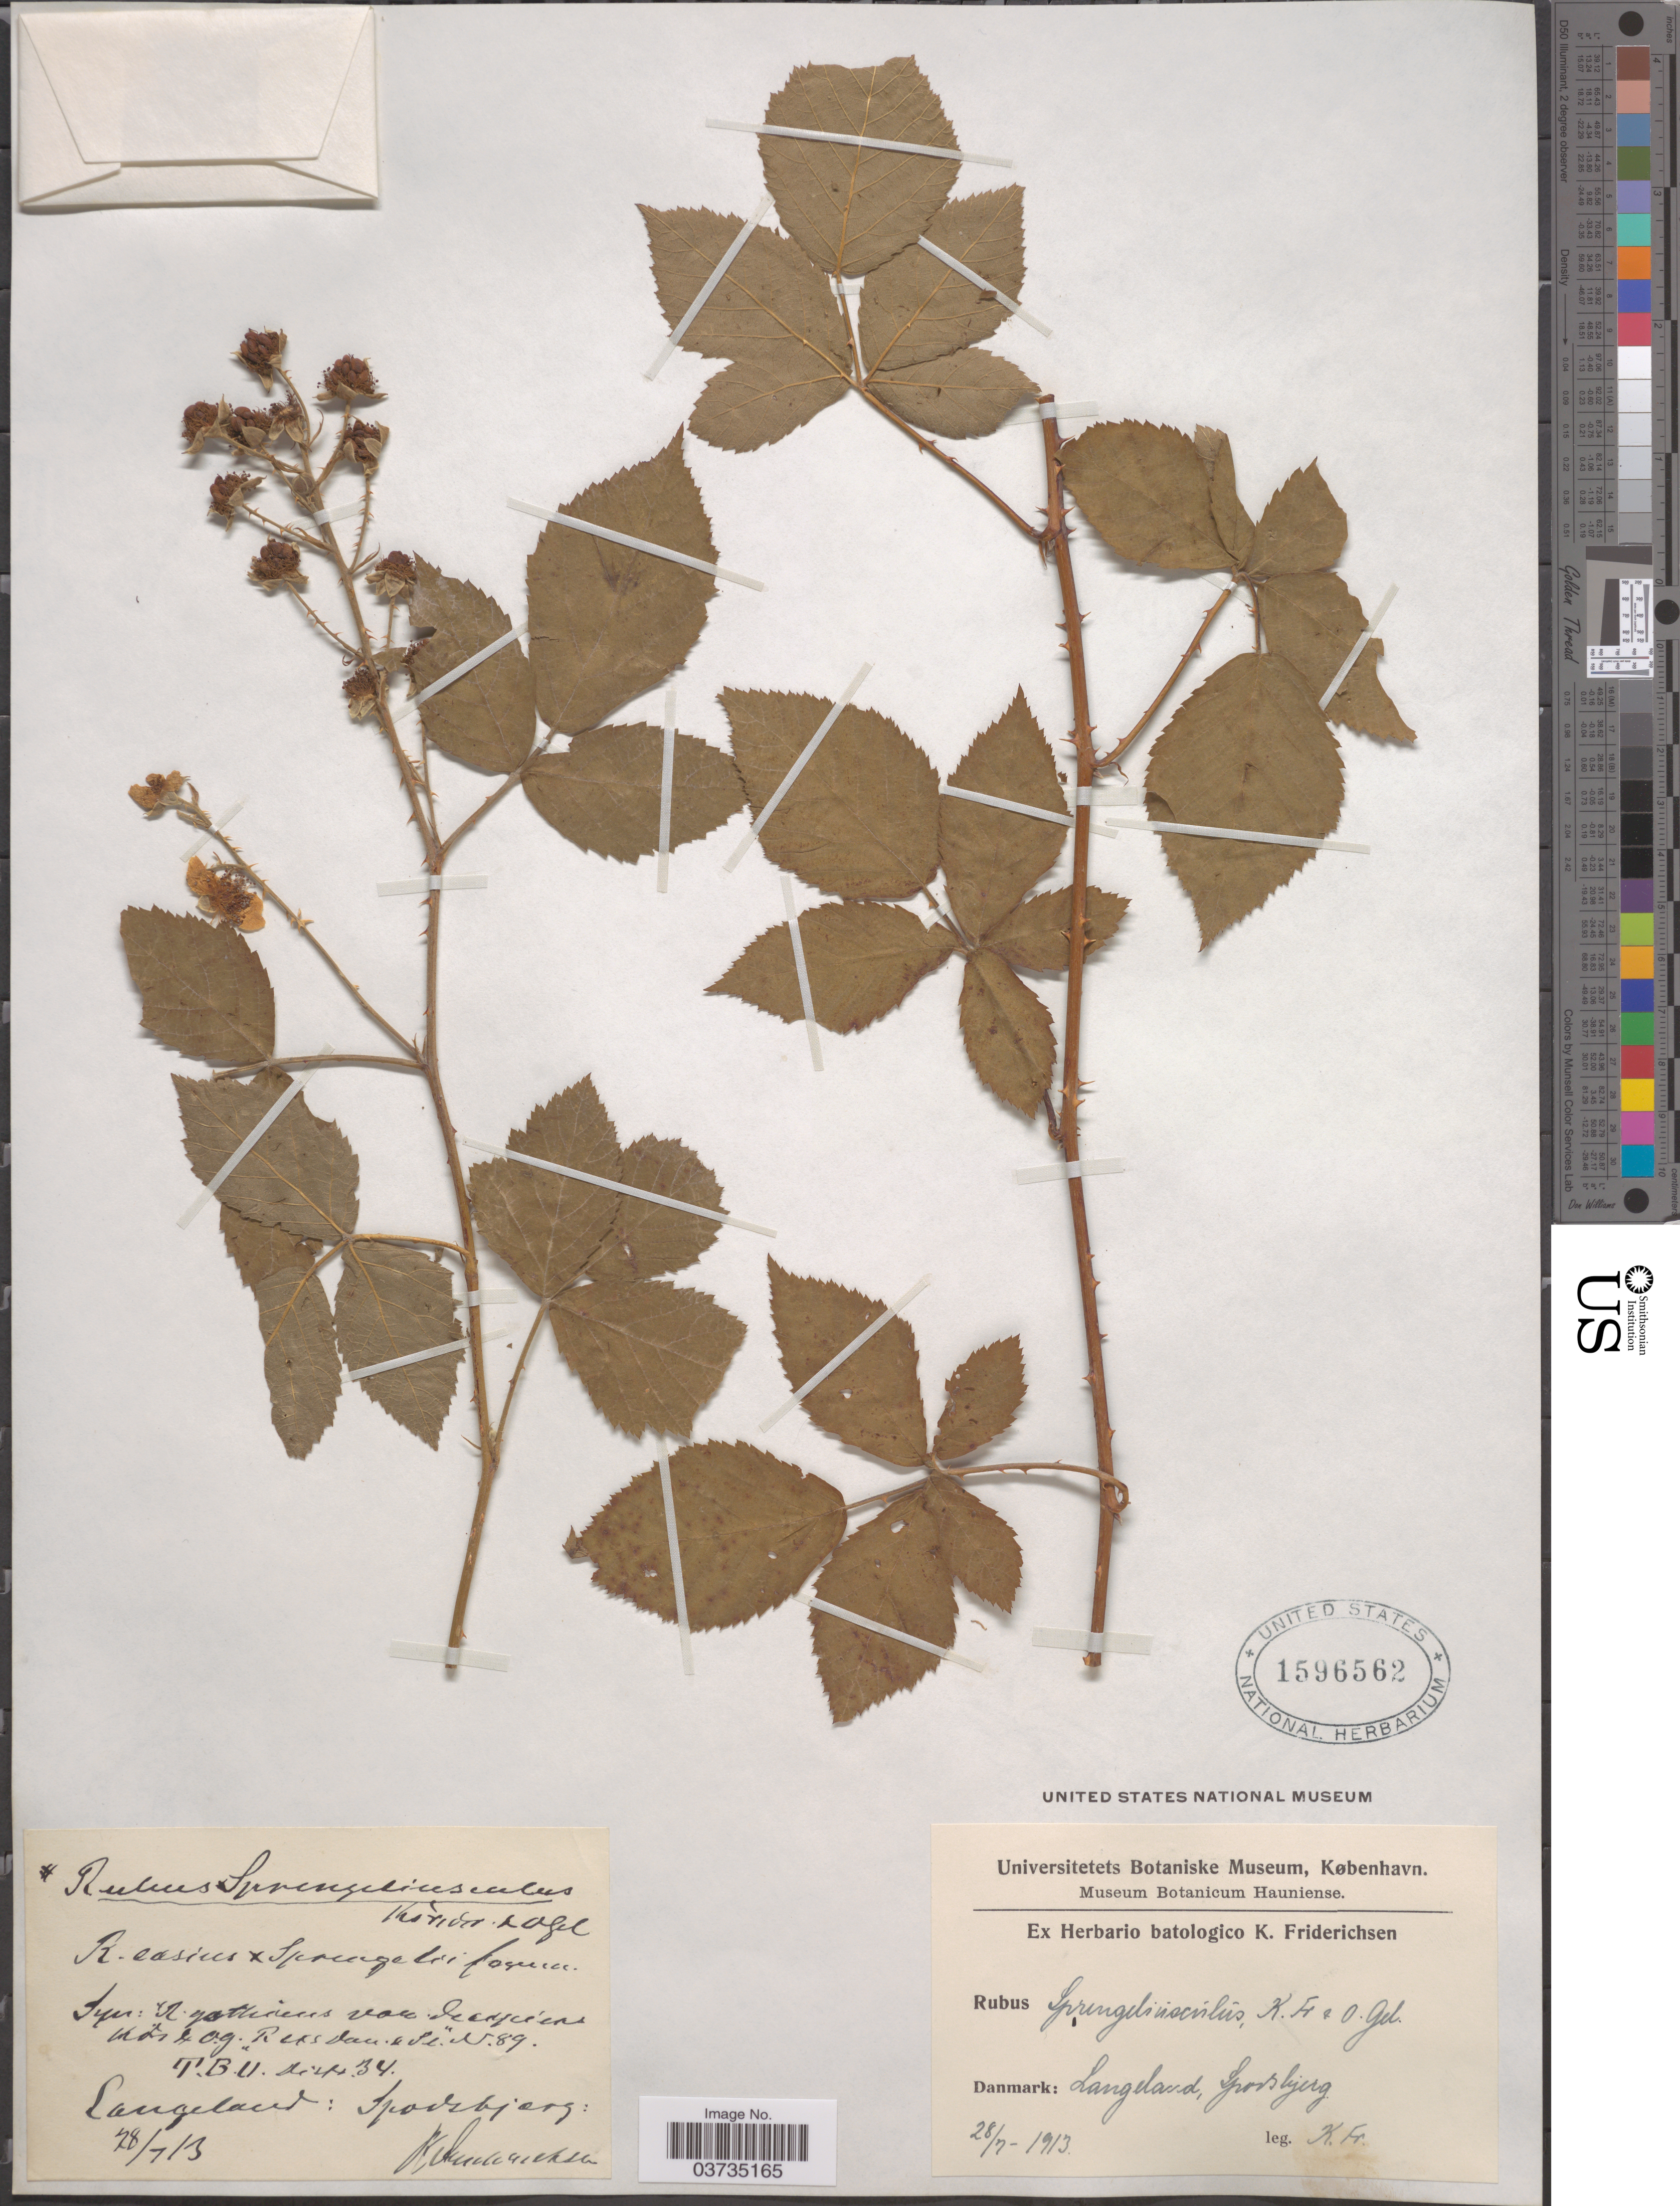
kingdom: Plantae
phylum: Tracheophyta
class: Magnoliopsida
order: Rosales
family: Rosaceae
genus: Rubus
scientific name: Rubus sprengeliusculus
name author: (Frid. & Gelert) H.E. Weber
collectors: K. Friderichsen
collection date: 1913-07-28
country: Denmark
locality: Langeland, Spodsbjerg.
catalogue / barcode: US 1596562